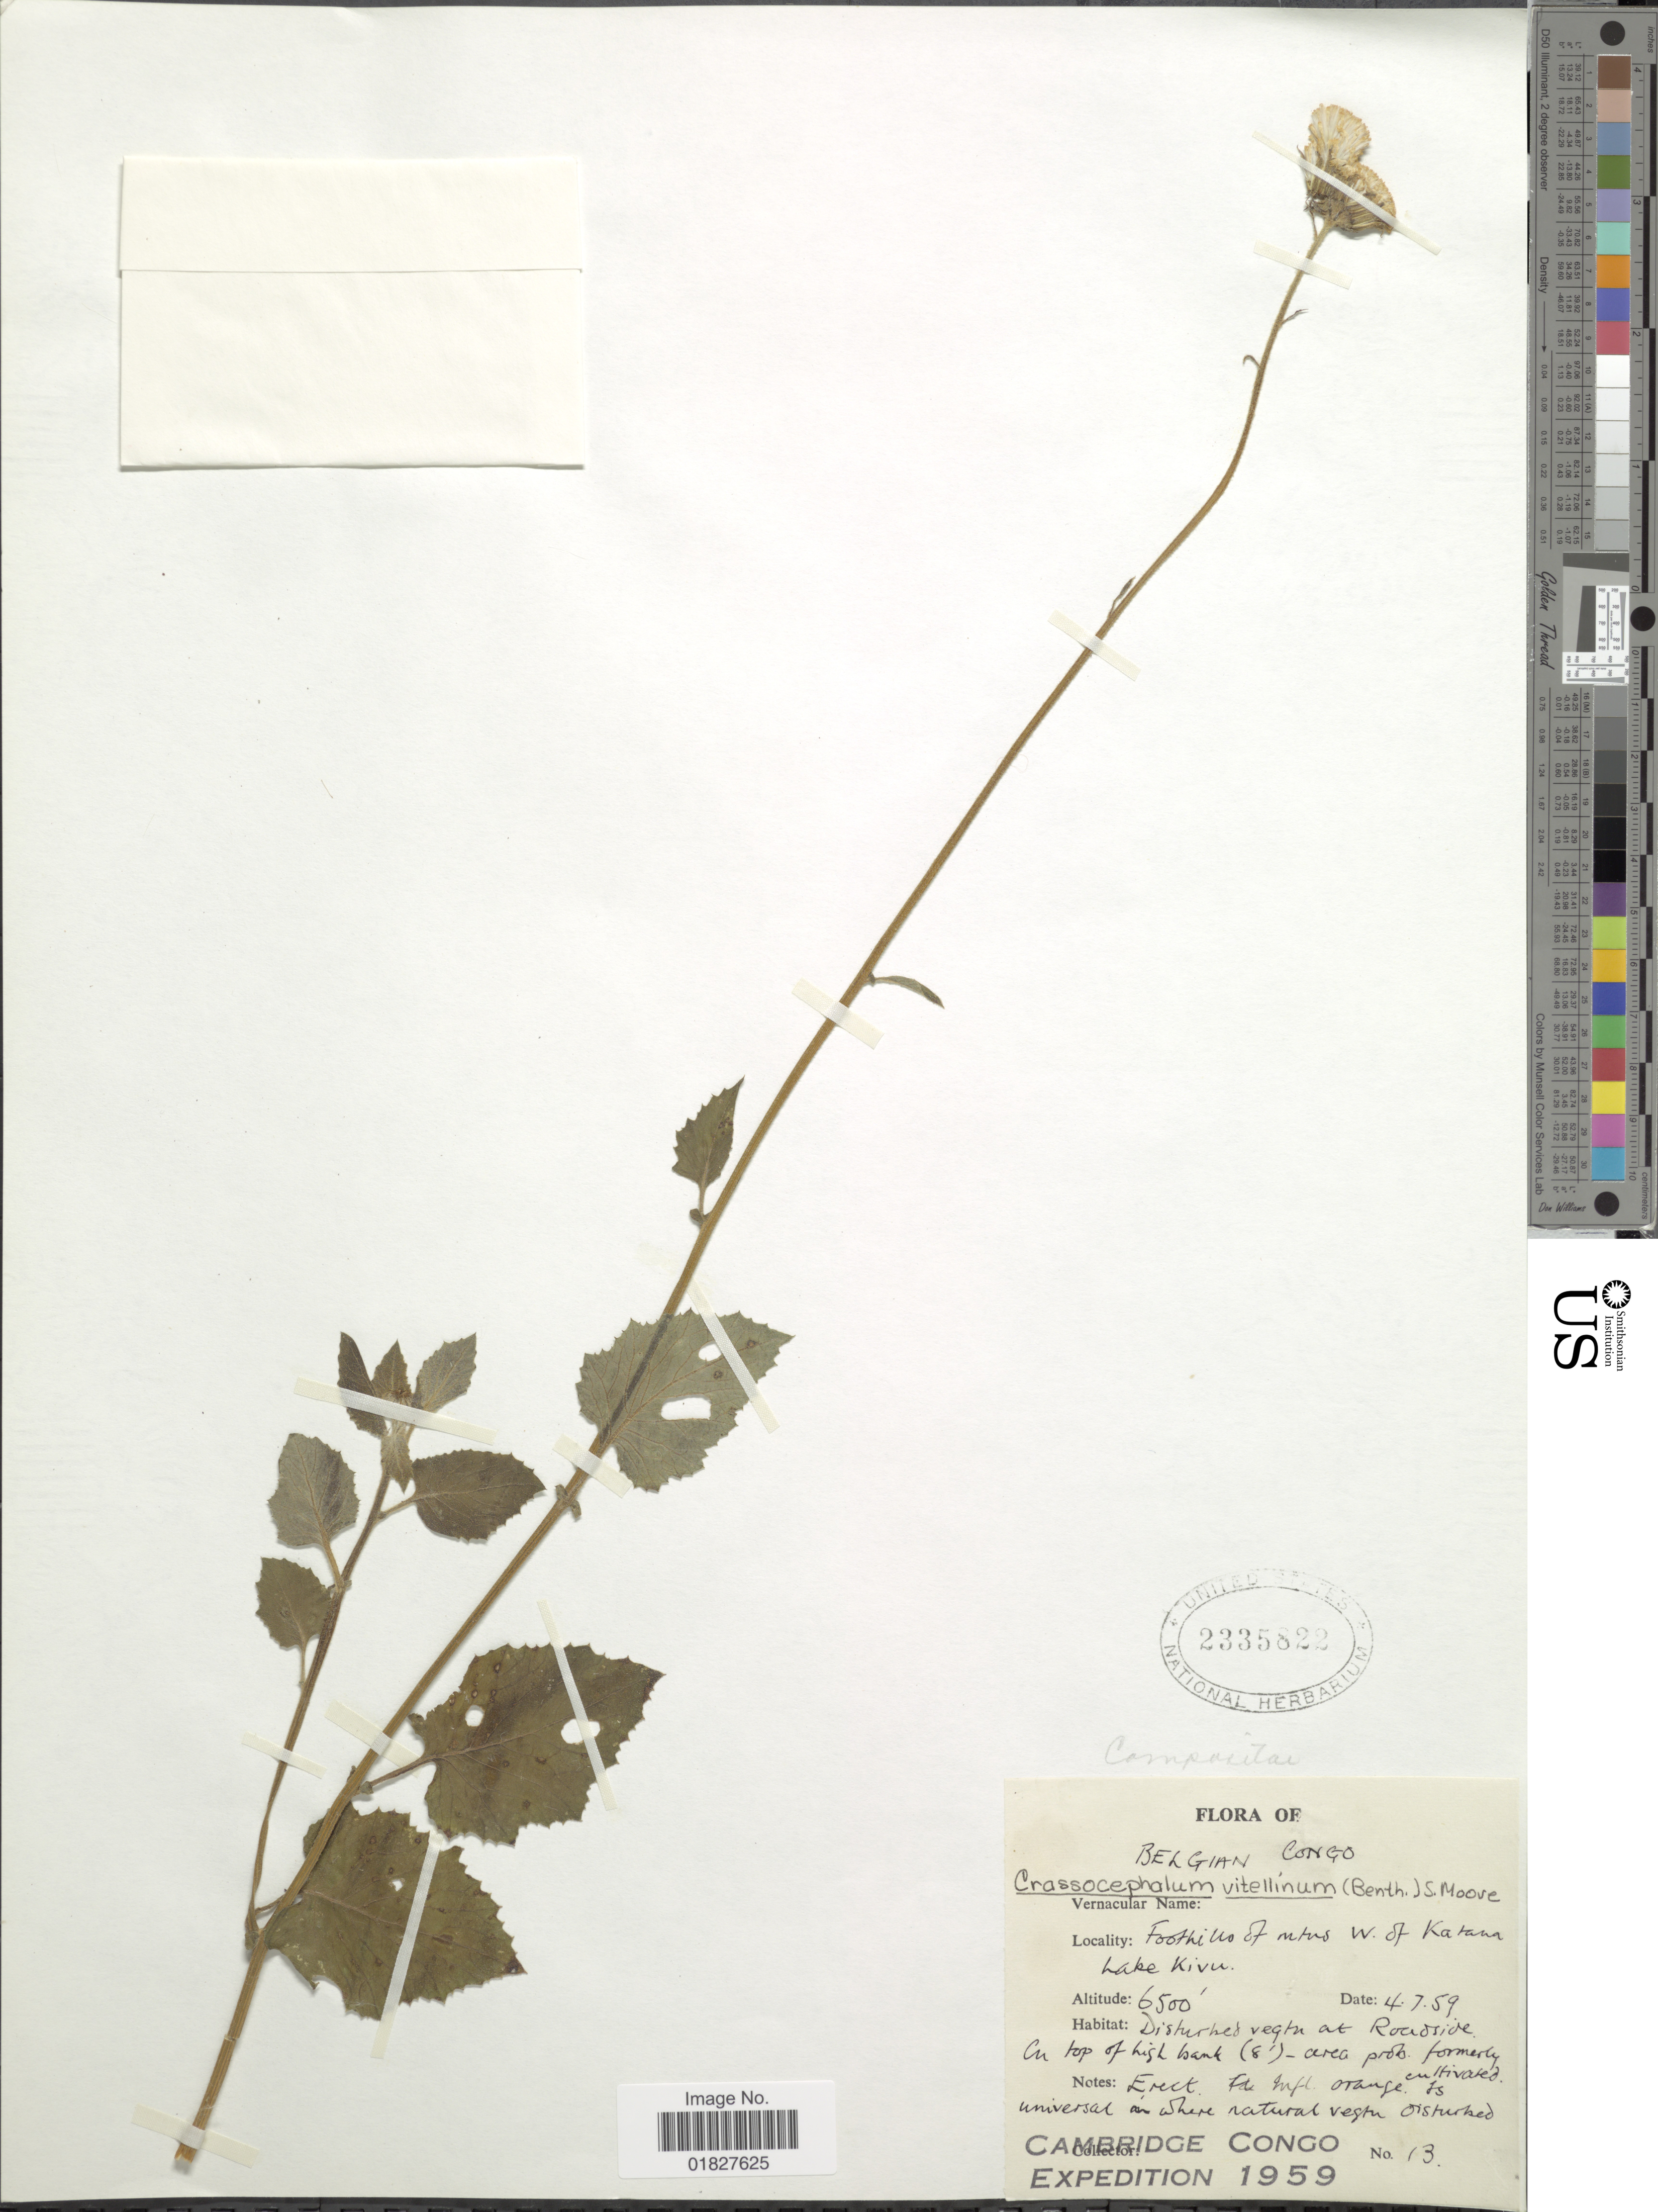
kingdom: Plantae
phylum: Tracheophyta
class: Magnoliopsida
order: Asterales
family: Asteraceae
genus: Crassocephalum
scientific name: Crassocephalum vitellinum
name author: (Benth.) S. Moore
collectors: Cambridge Congo Expedition 1959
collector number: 13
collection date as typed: Transcribed d/m/y: 4/7/59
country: Congo, Democratic Republic of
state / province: Sud-Kivu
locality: Belgian Congo, foothills of mtns W of Katana, Lake Kivu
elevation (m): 1981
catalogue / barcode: US 2335822